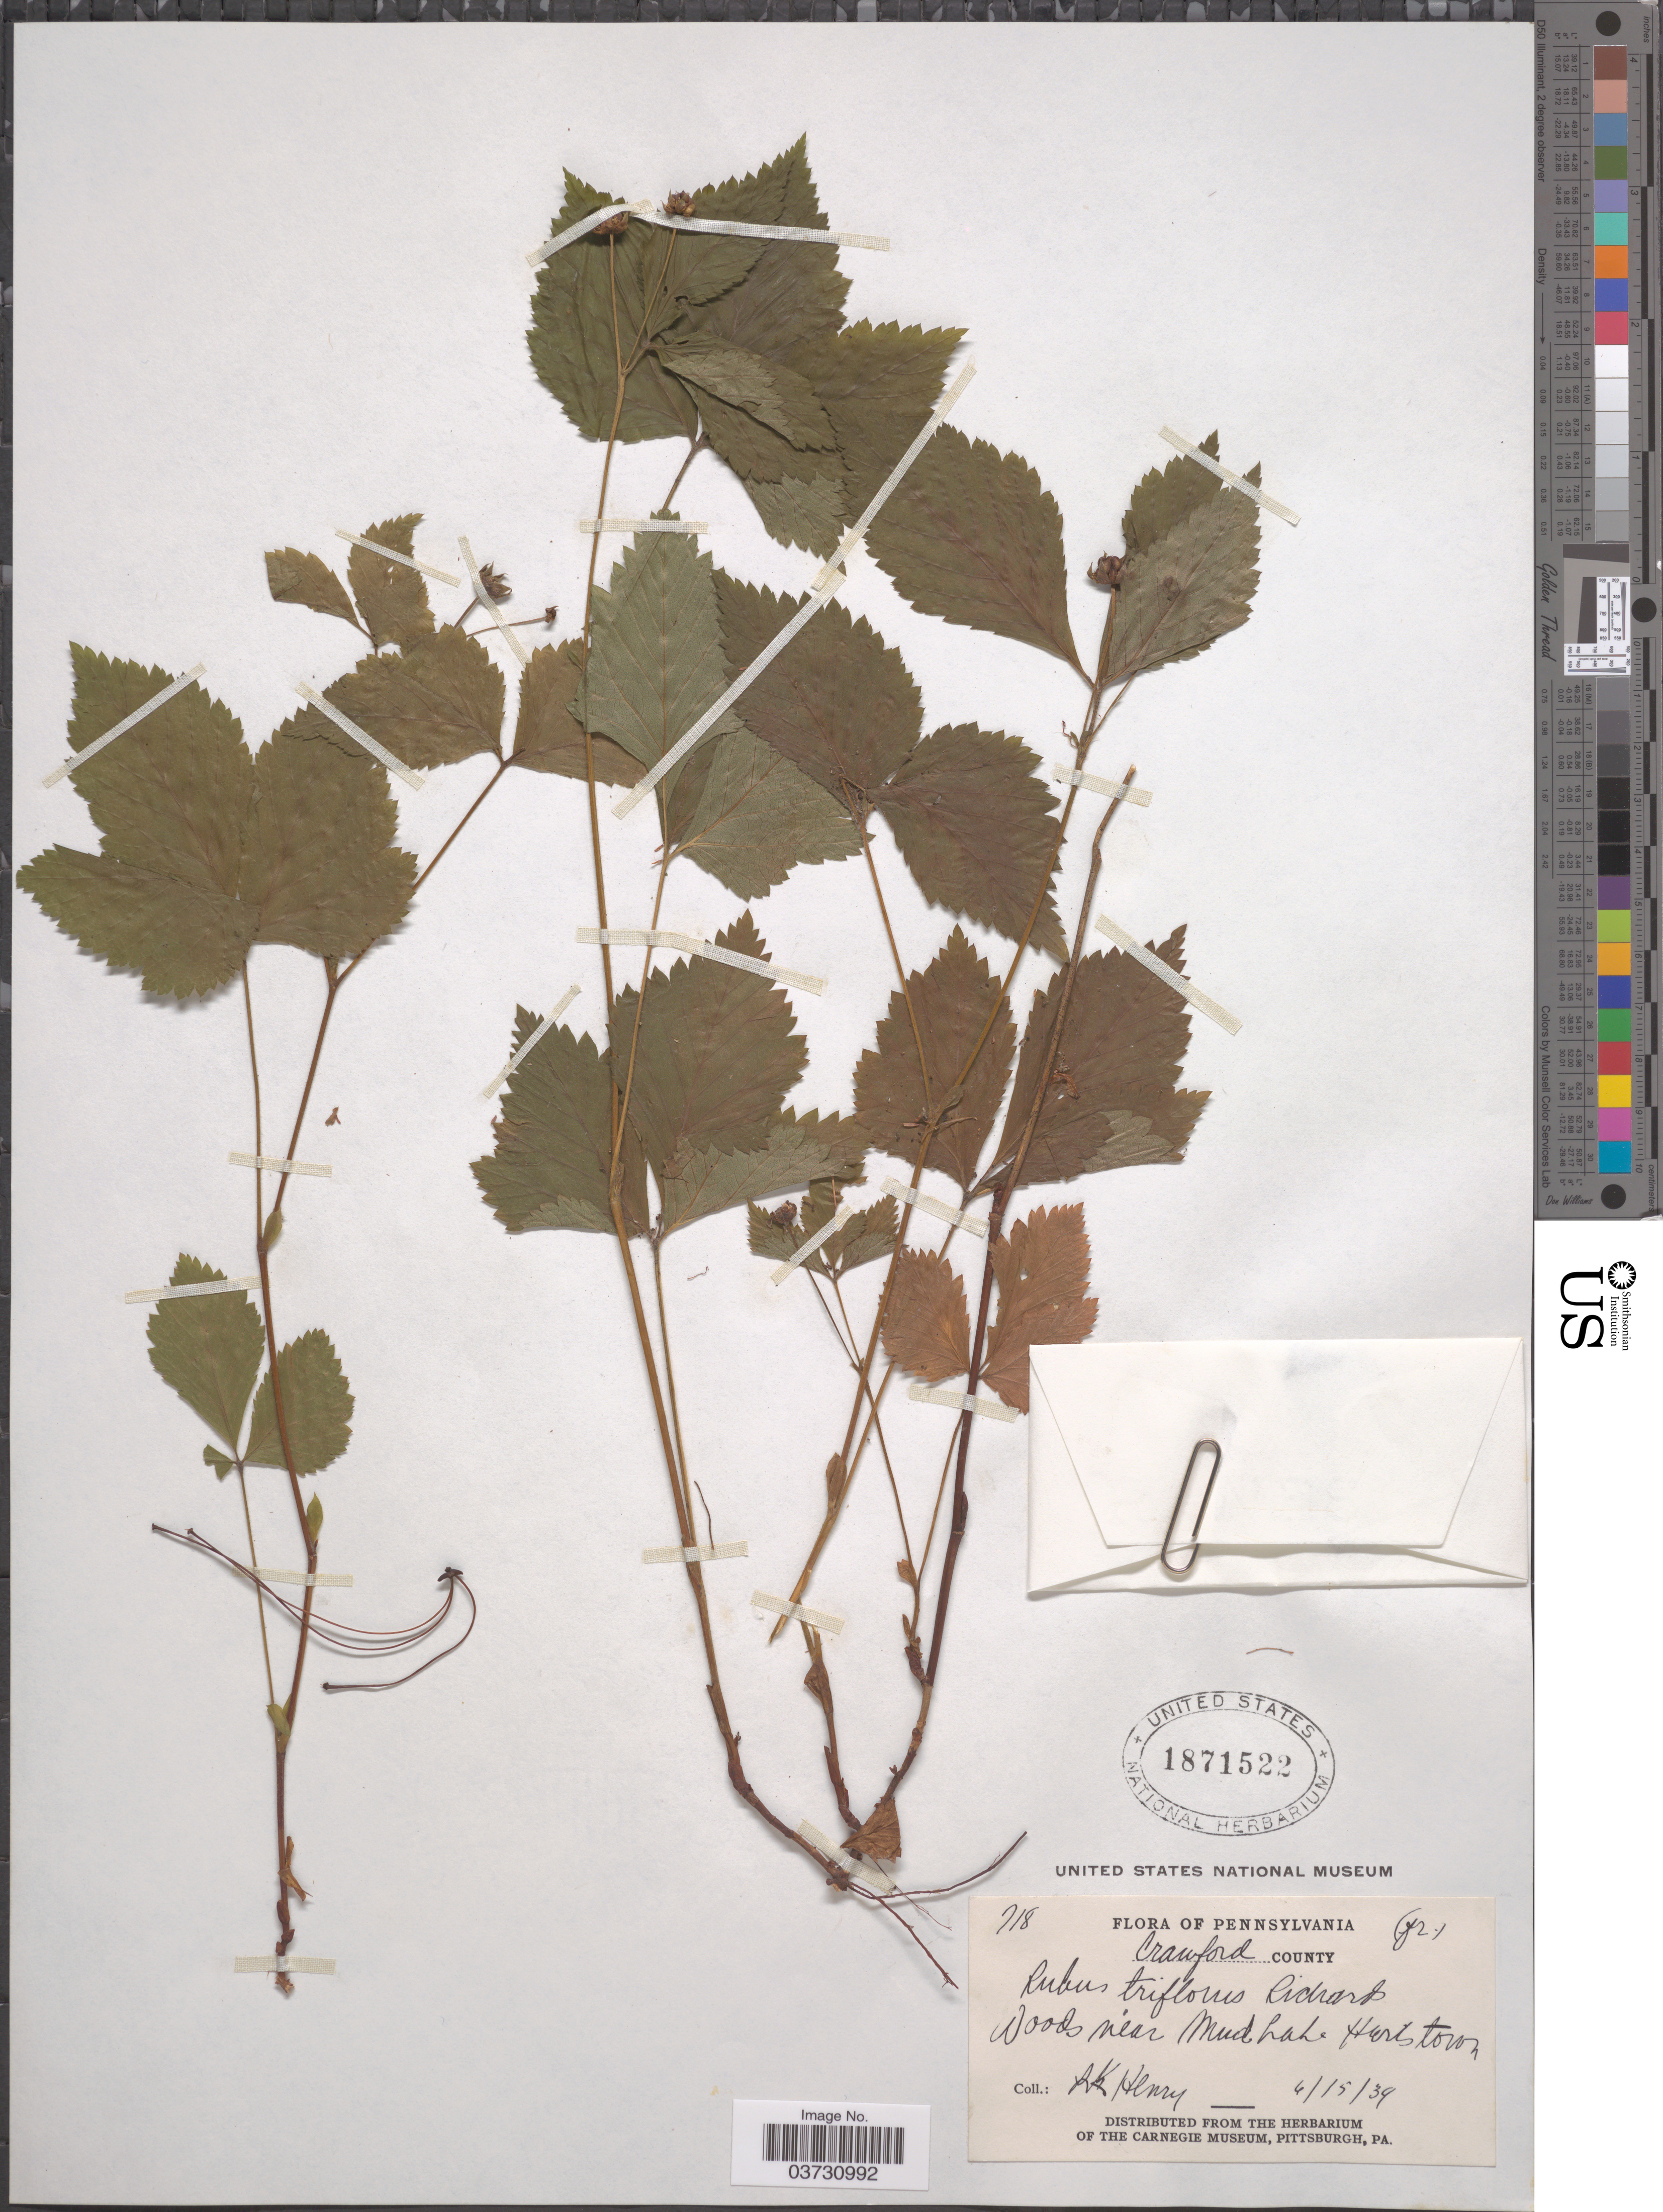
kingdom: Plantae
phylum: Tracheophyta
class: Magnoliopsida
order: Rosales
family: Rosaceae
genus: Rubus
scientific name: Rubus pubescens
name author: Raf.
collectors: L. K. Henry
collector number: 718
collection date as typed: Transcribed d/m/y: 15/6/39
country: United States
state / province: Pennsylvania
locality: Crawford County. Woods near Mud Lake Hartstown.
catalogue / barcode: US 1871522